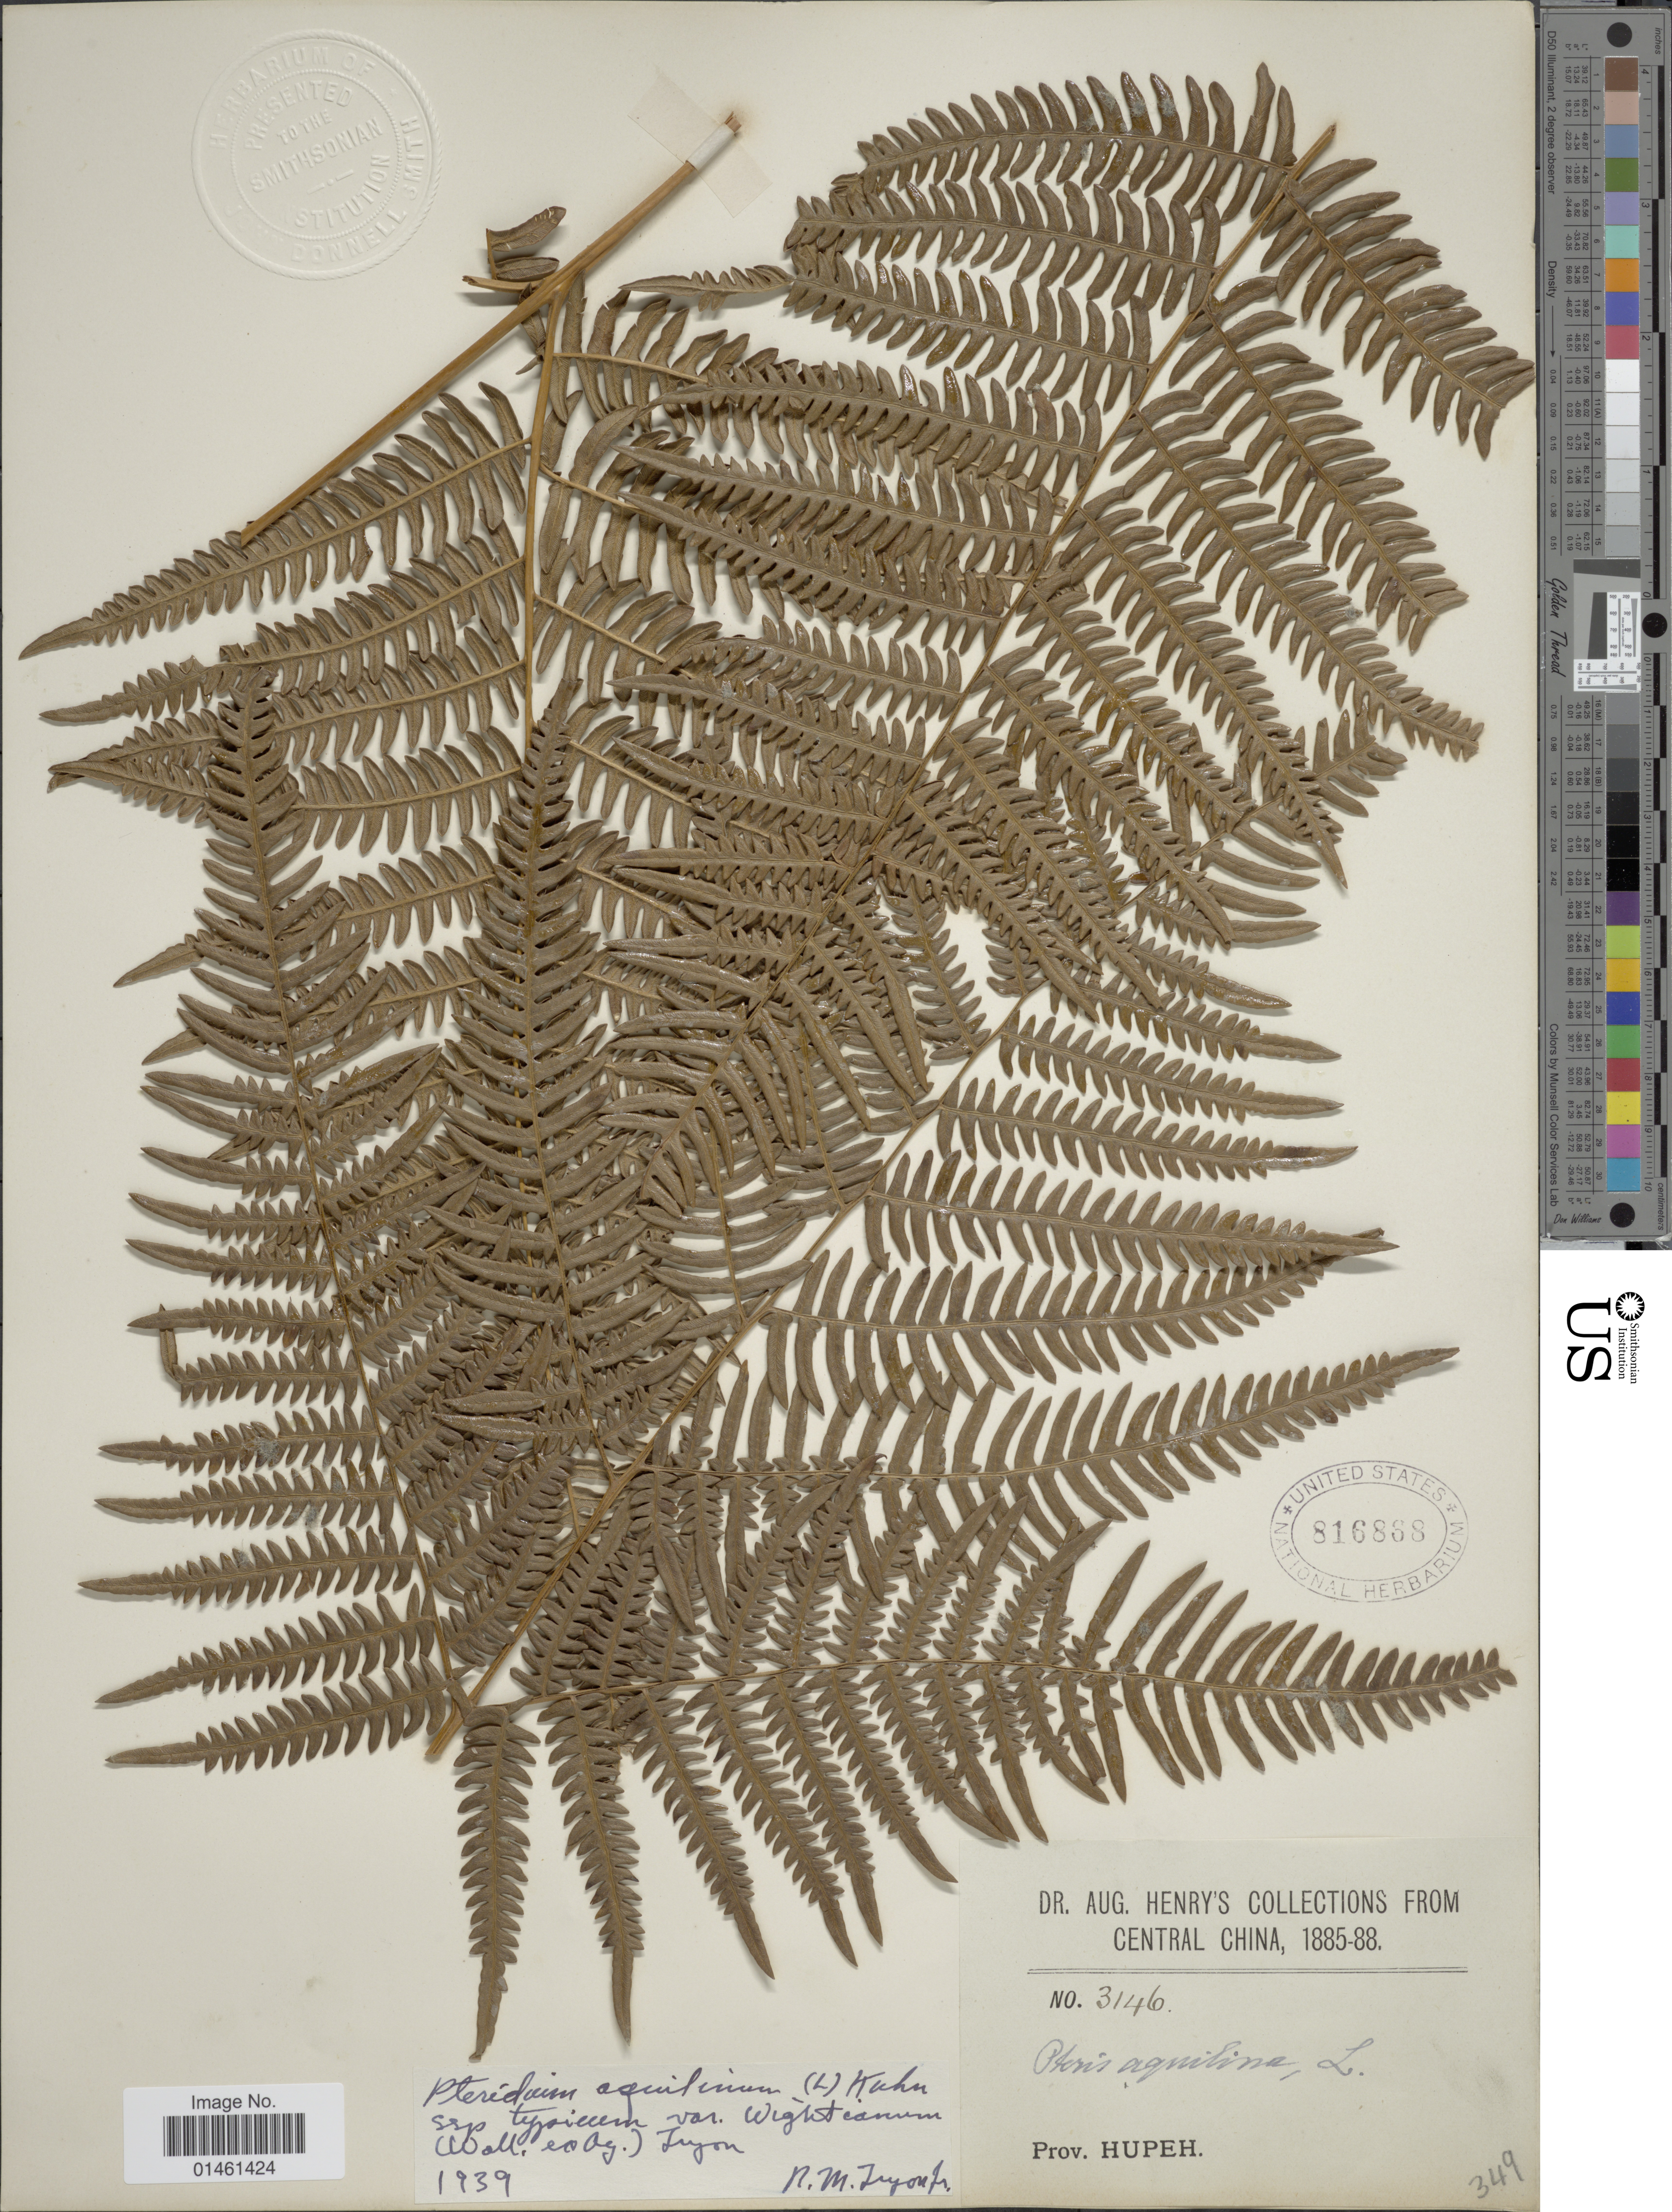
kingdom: Plantae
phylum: Tracheophyta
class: Polypodiopsida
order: Polypodiales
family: Dennstaedtiaceae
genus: Pteridium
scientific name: Pteridium aquilinum var. wightianum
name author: (J. Agardh) R.M. Tryon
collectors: A. Henry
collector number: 3146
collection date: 1885/1888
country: China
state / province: Hubei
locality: Central China, Prov. Hupeh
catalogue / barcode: US 816868